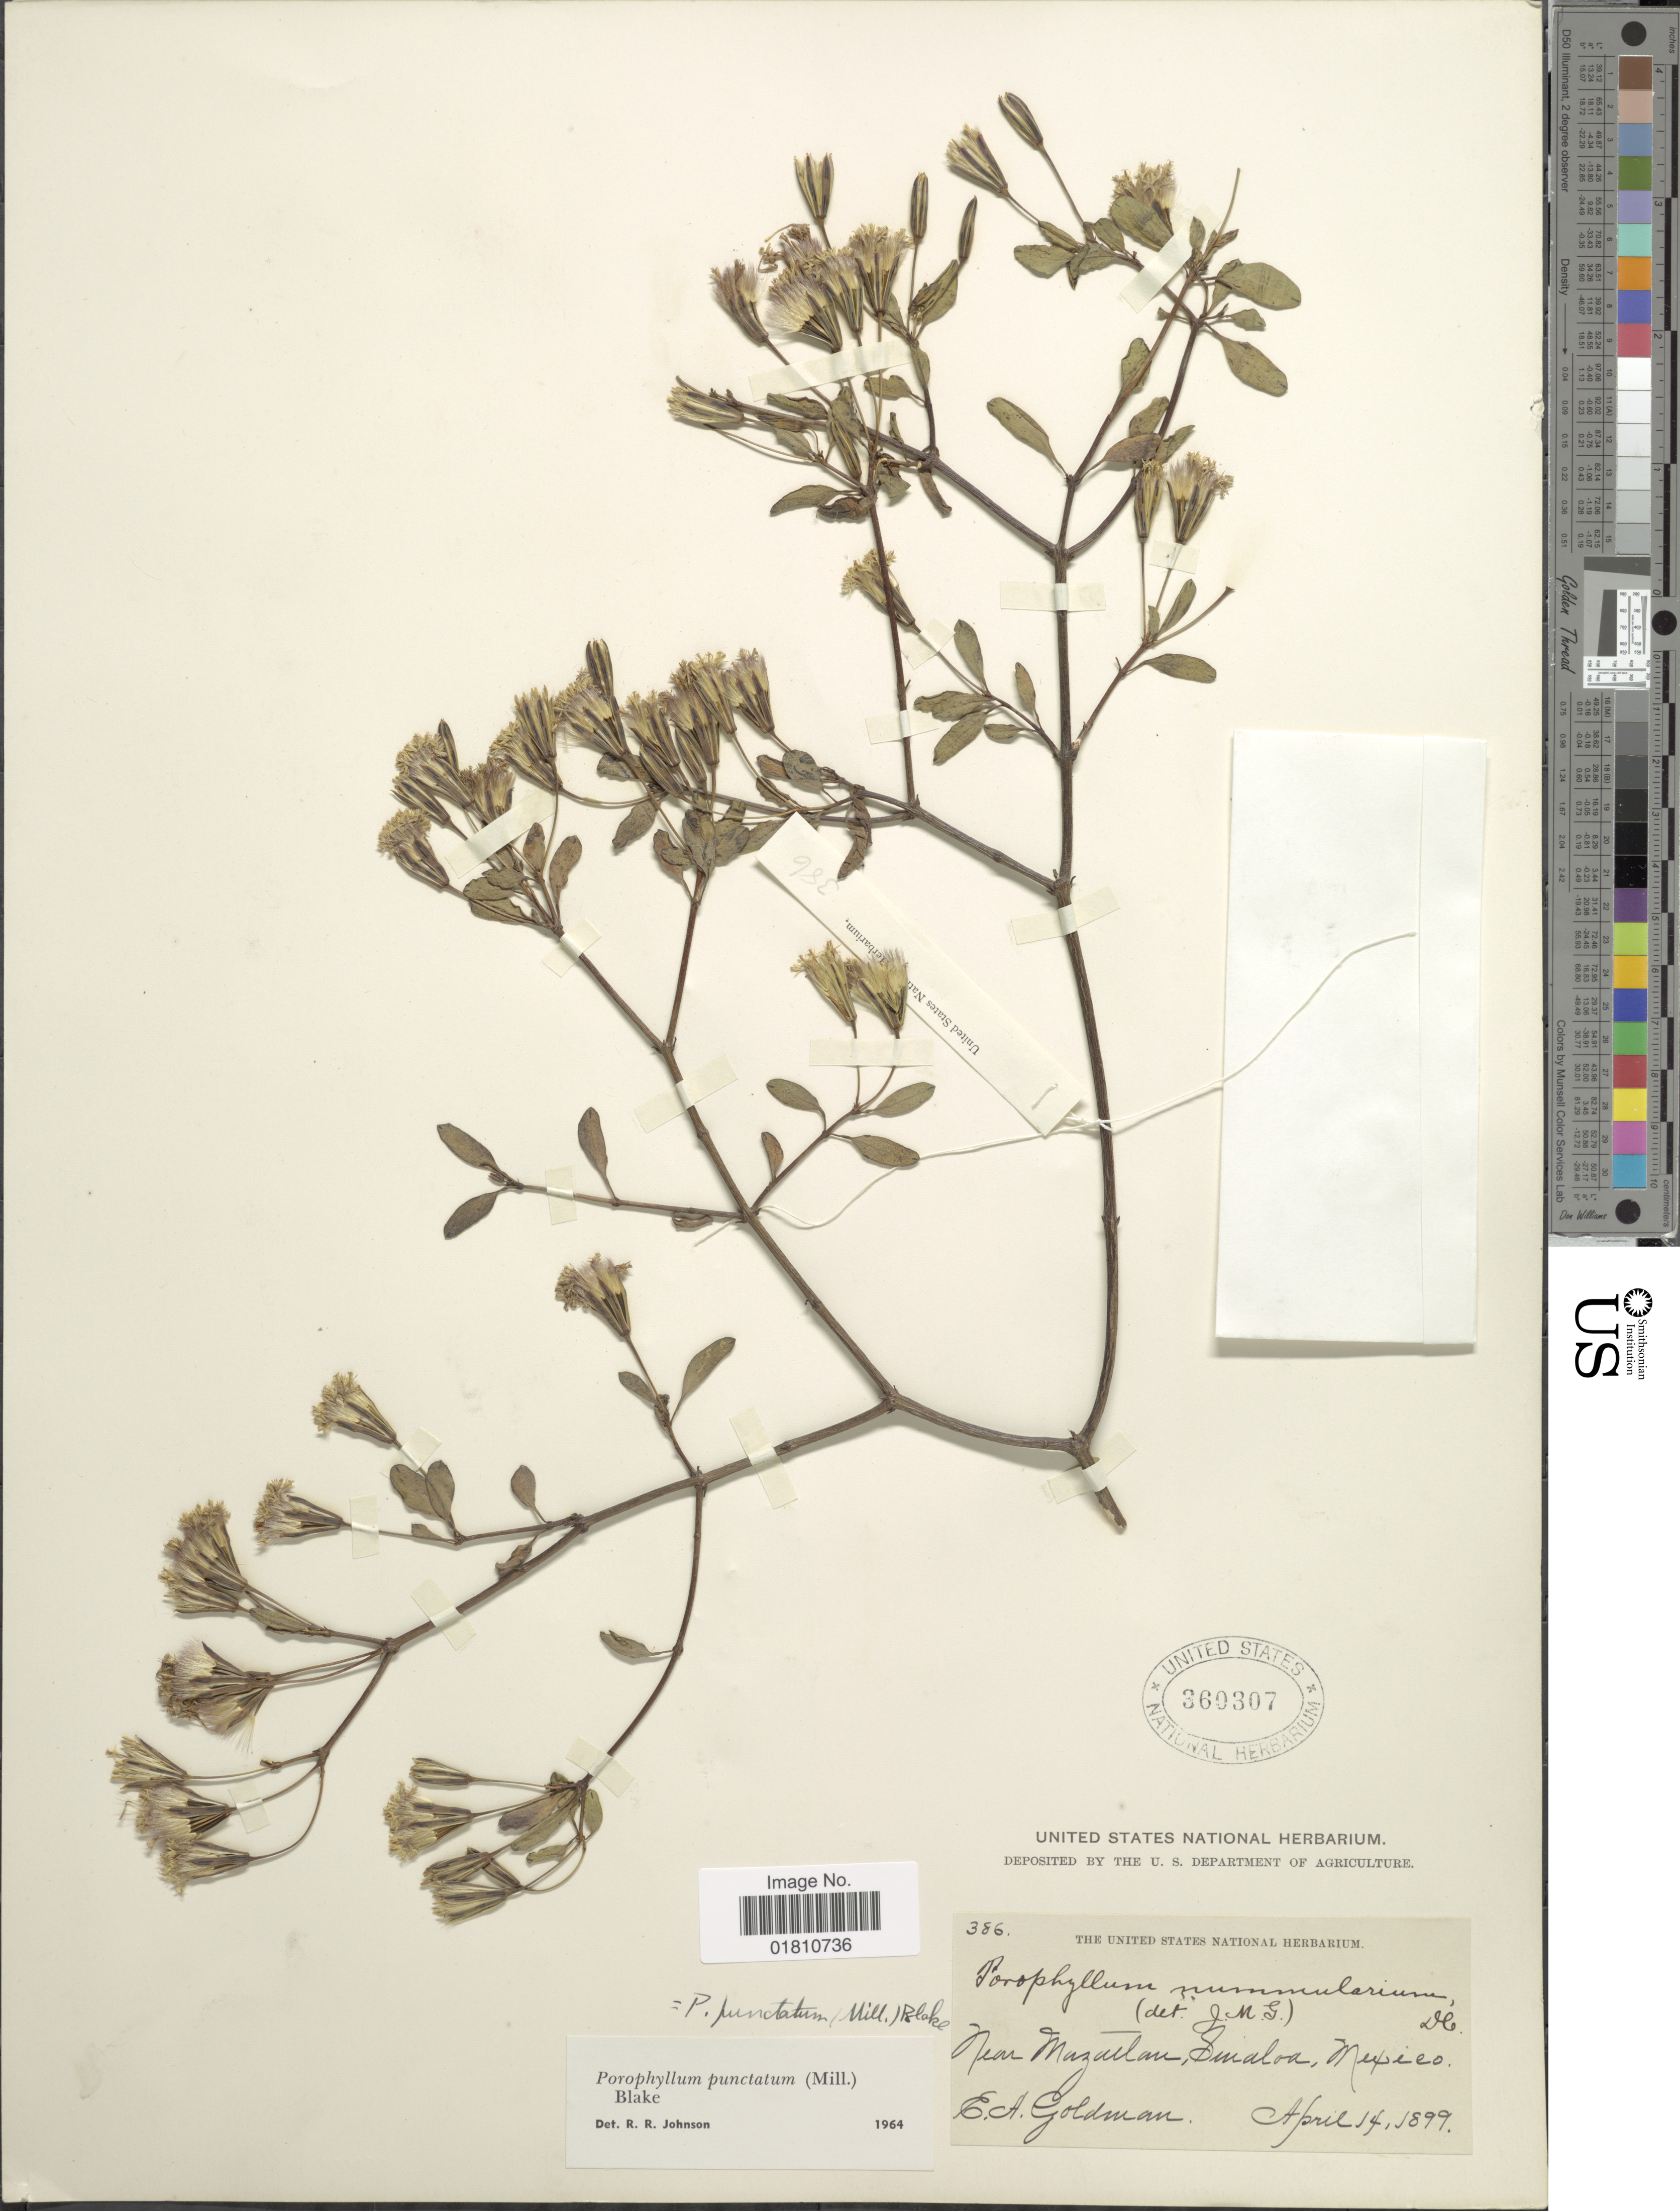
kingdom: Plantae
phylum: Tracheophyta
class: Magnoliopsida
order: Asterales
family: Asteraceae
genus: Porophyllum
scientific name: Porophyllum punctatum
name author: (Mill.) S.F. Blake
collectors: E. A. Goldman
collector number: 386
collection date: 1899-04-14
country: Mexico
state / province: Sinaloa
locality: Near Mazatlan.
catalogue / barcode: US 360307